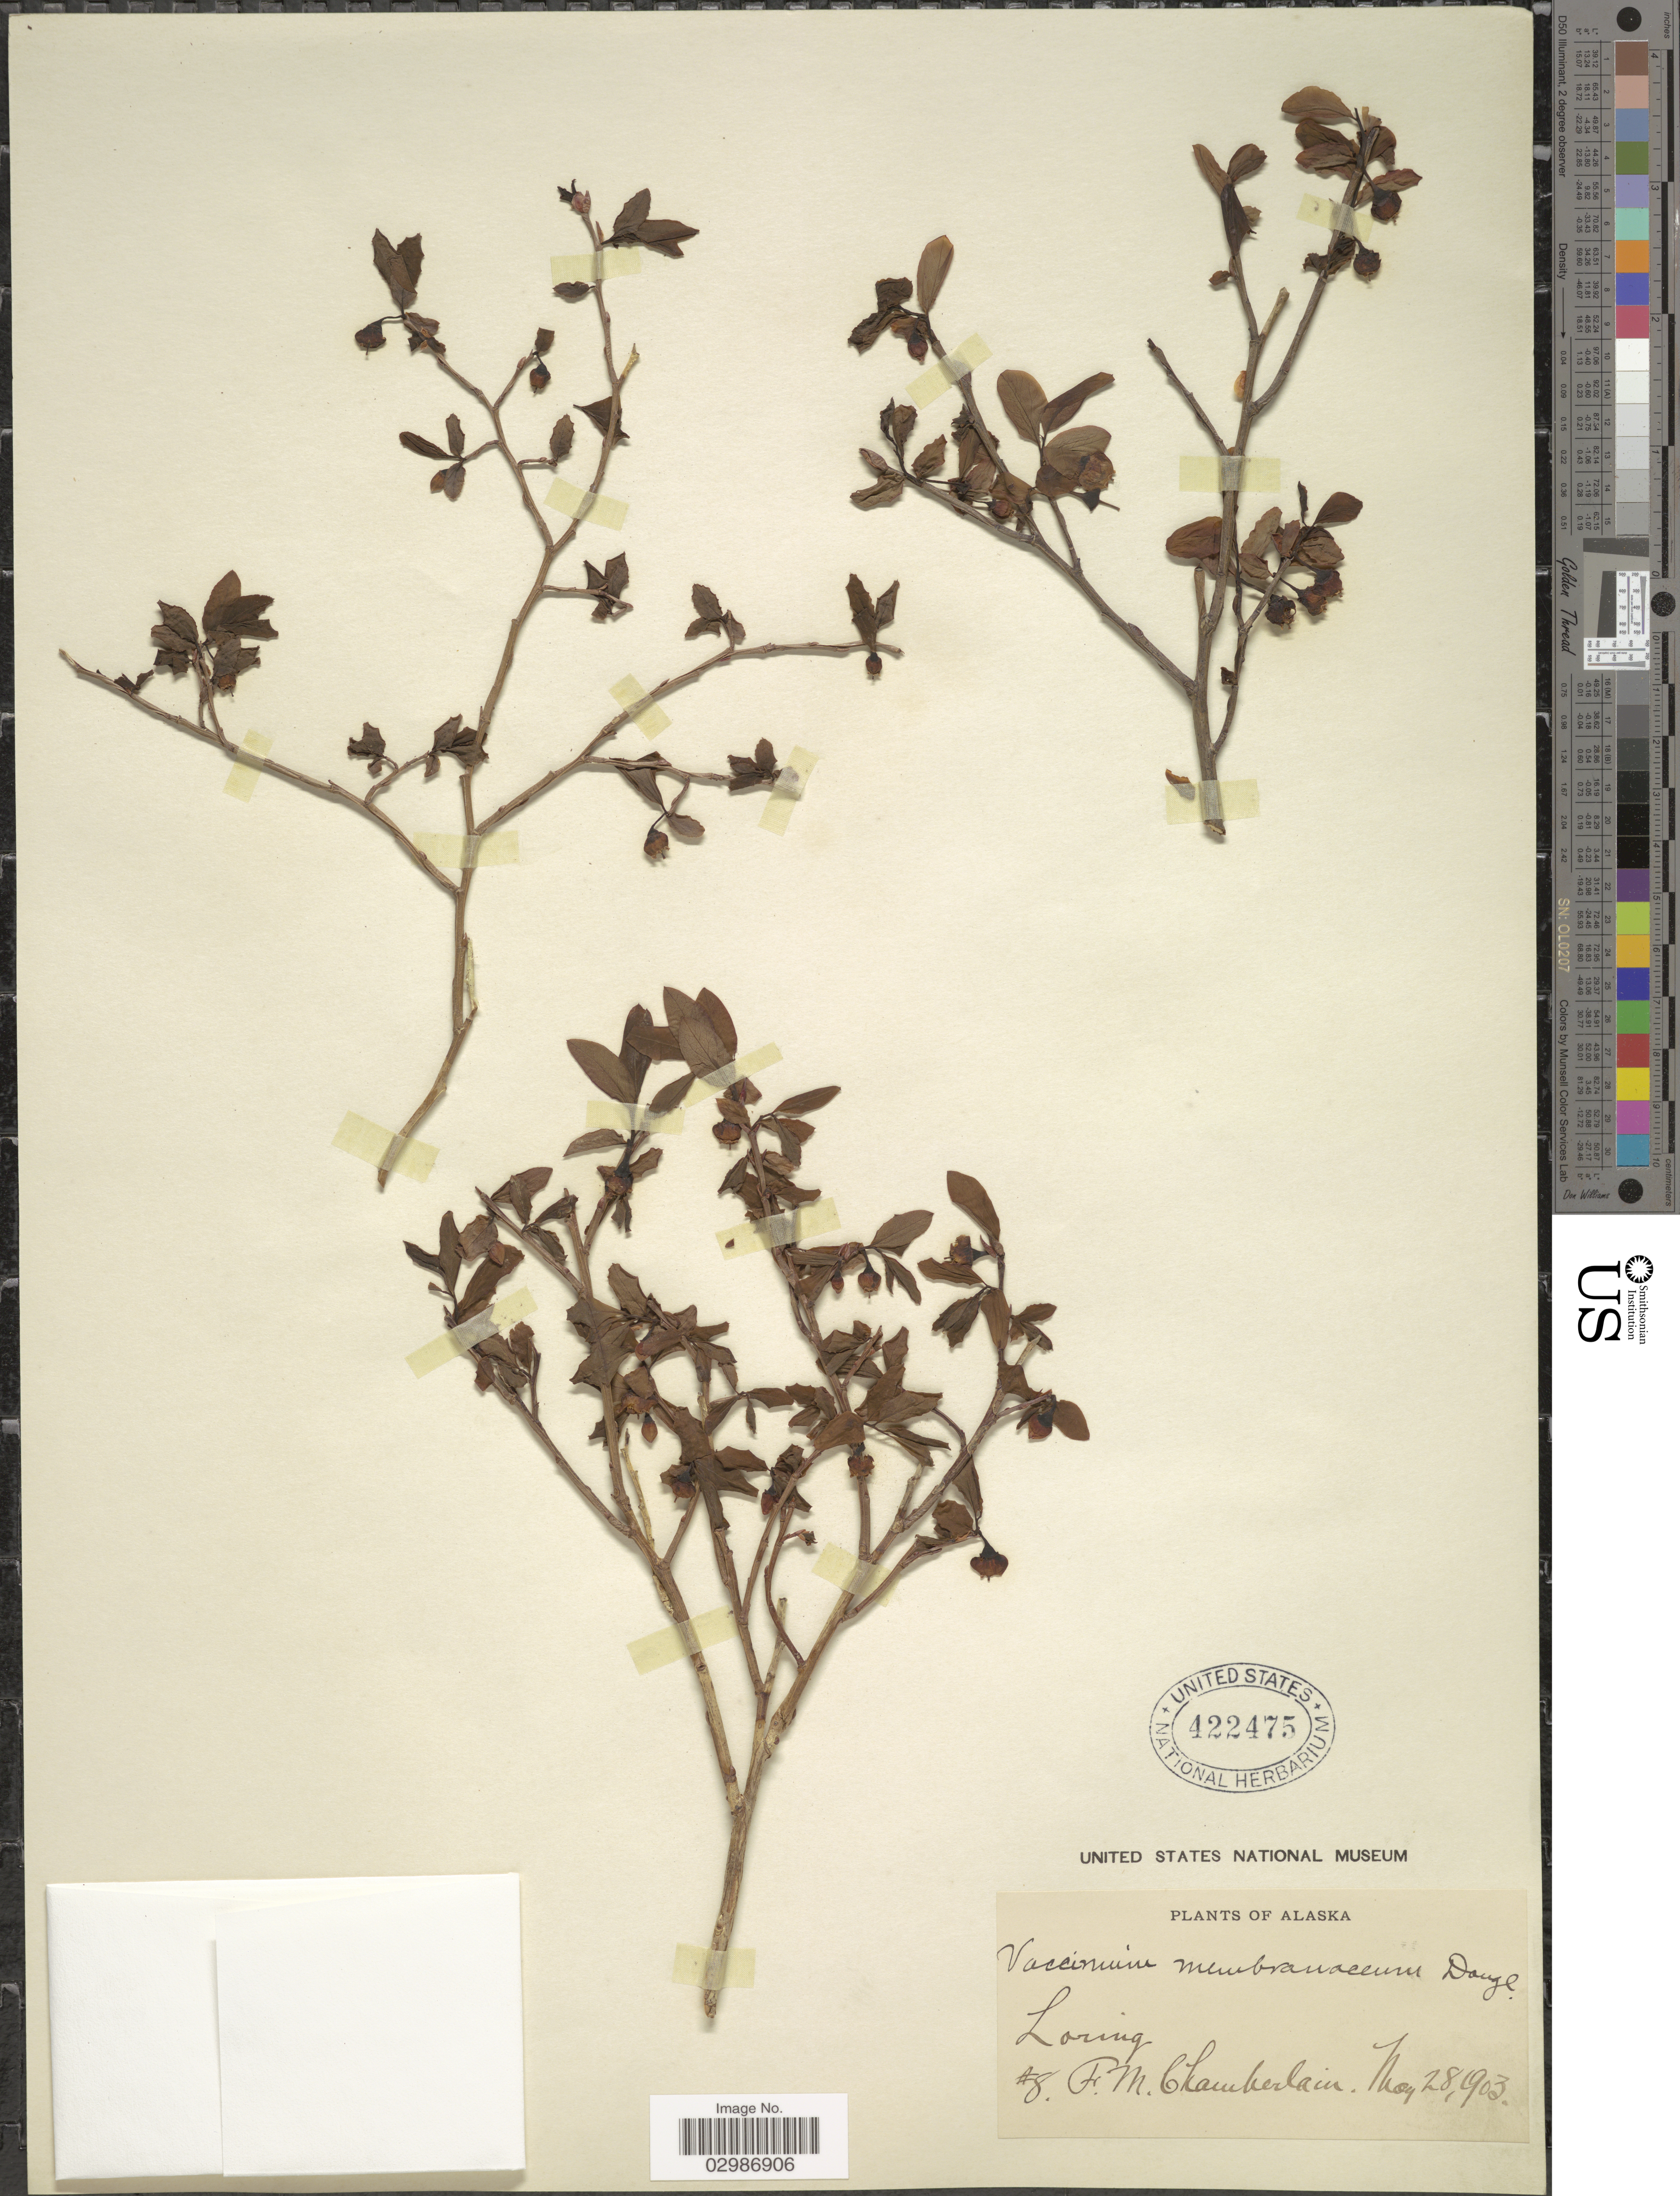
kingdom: Plantae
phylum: Tracheophyta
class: Magnoliopsida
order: Ericales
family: Ericaceae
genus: Vaccinium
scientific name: Vaccinium alaskaense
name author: Howell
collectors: F. Chamberlain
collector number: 8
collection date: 1903-05-28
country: United States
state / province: Alaska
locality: Loring.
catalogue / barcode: US 422475